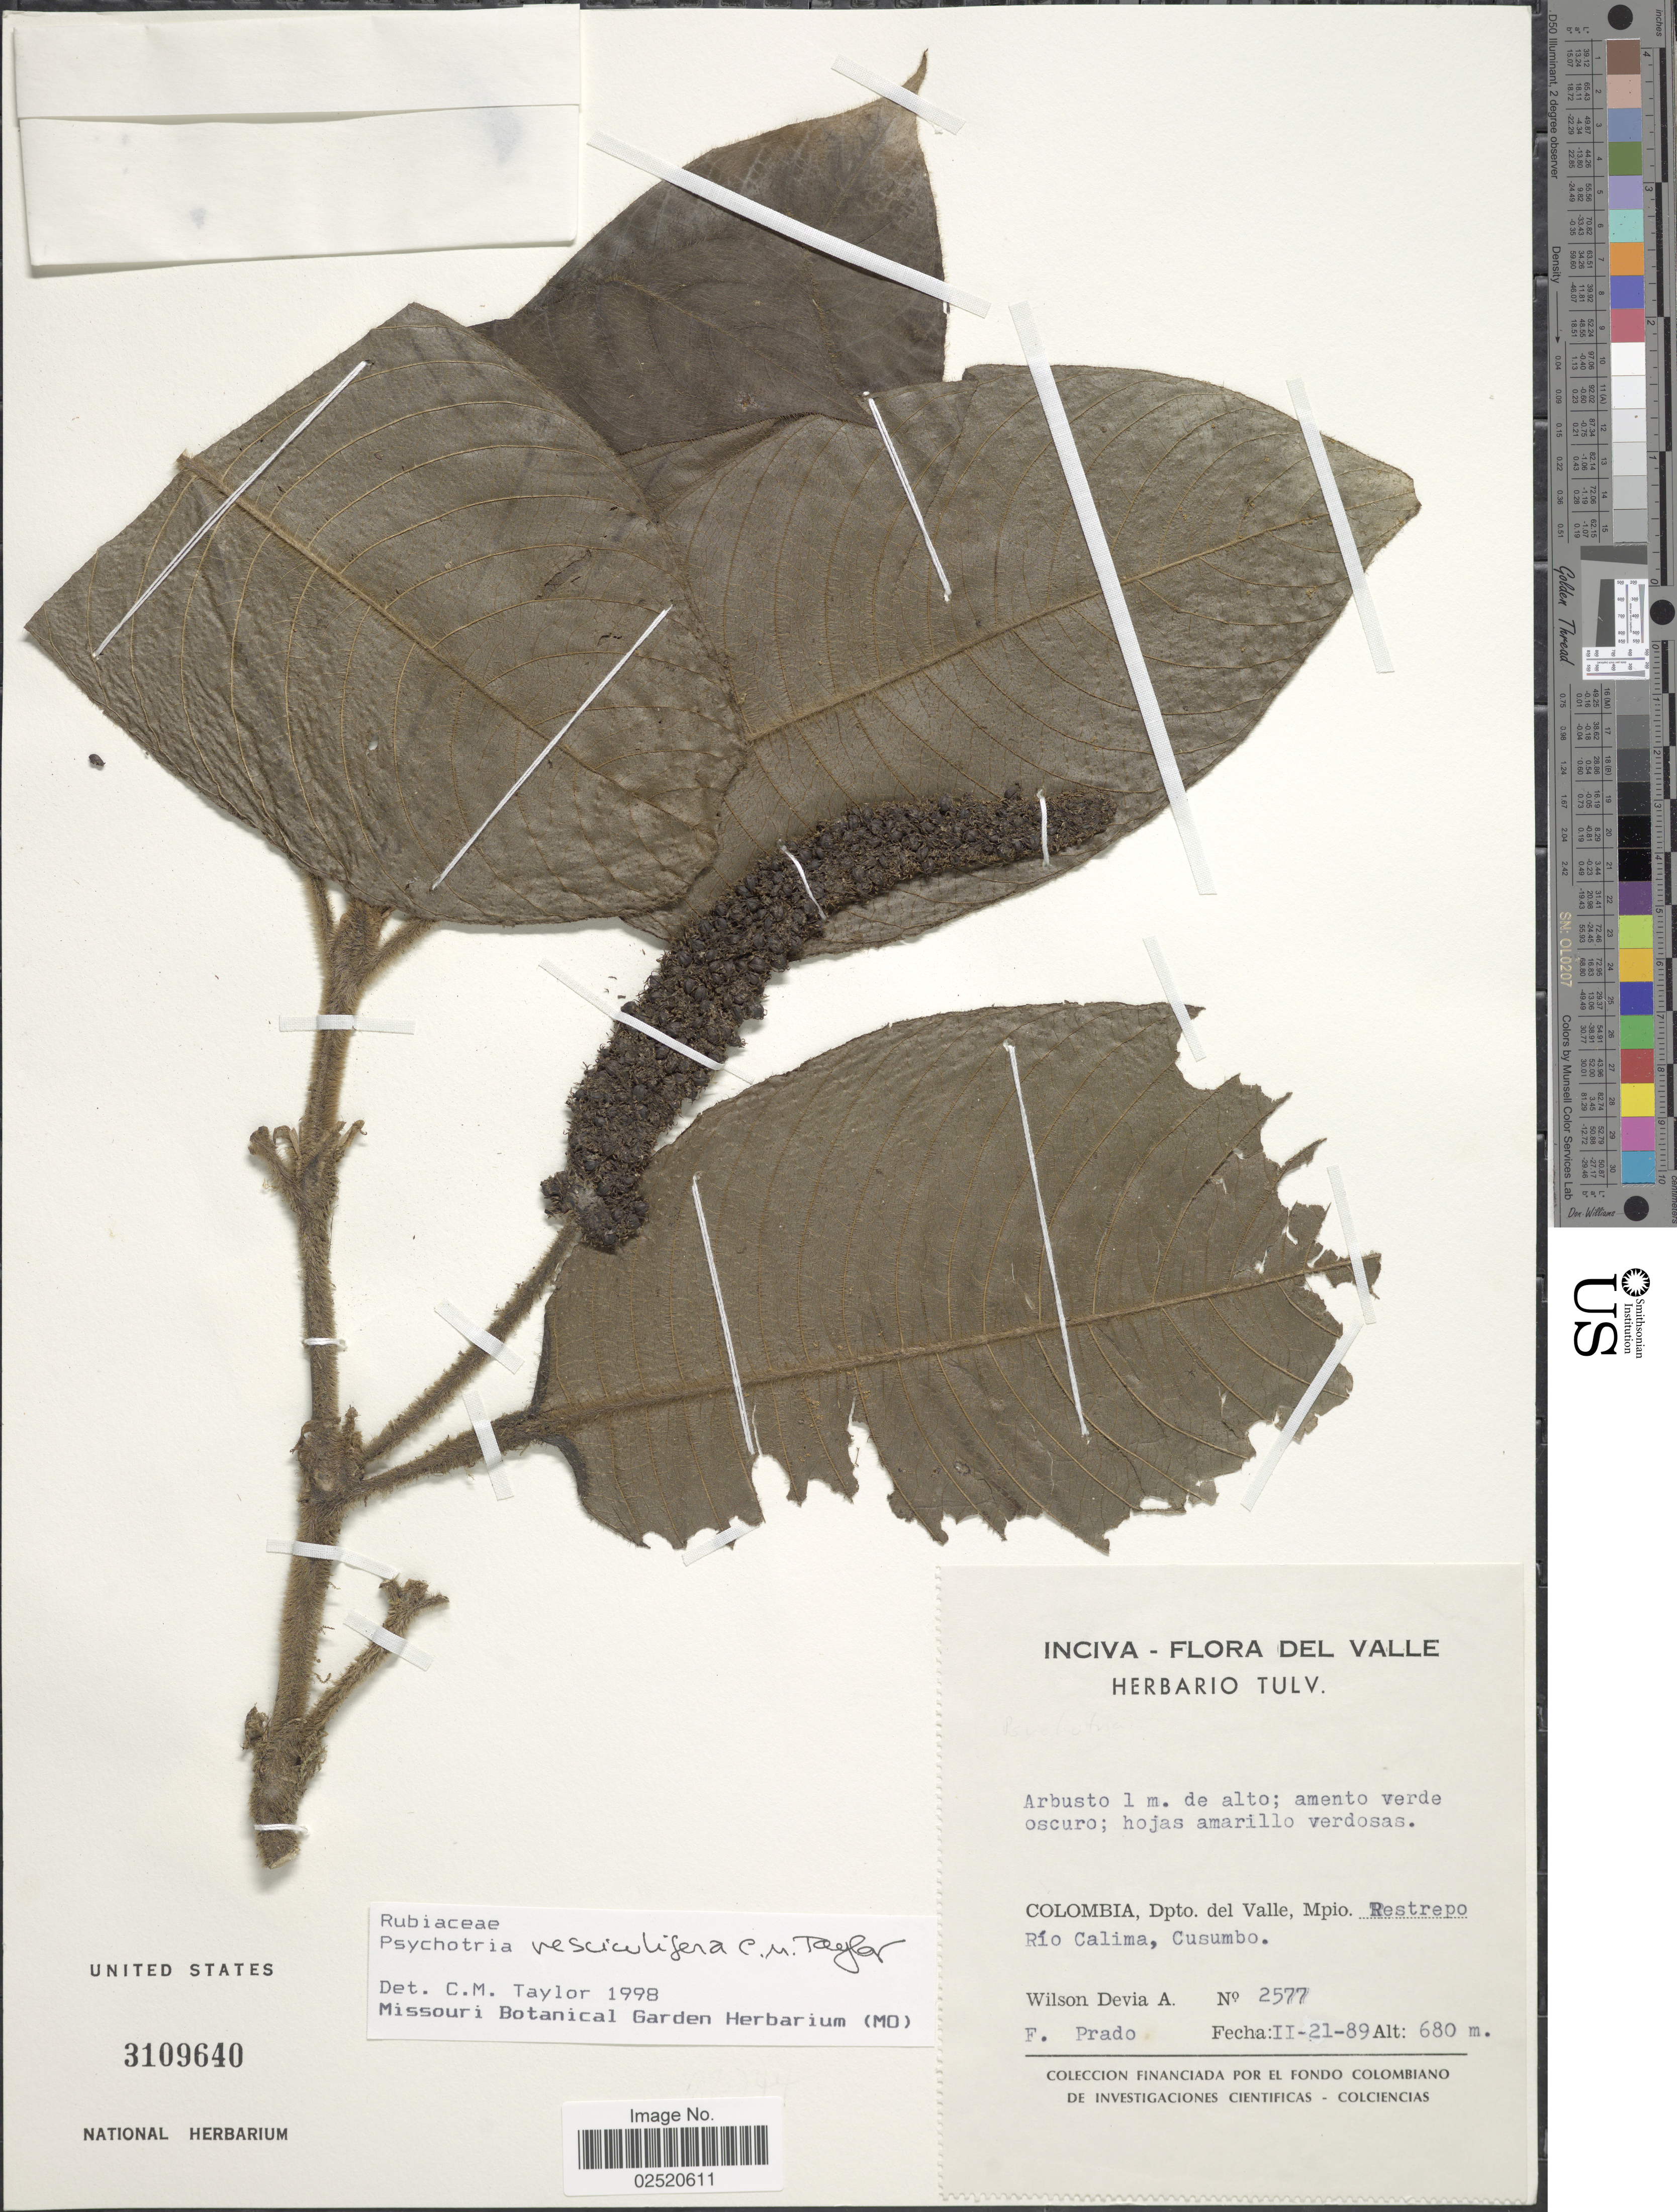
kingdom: Plantae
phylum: Tracheophyta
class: Magnoliopsida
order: Gentianales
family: Rubiaceae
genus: Psychotria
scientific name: Psychotria vesciculifera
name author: C.M. Taylor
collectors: W. Devia A. & F. Prado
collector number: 2577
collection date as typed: Transcribed d/m/y: 21/2/89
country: Colombia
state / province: Valle del Cauca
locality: Dpto. del Valle, Mpio. Restrepo Río Calima, Cusumbo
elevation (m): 680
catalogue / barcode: US 3109640